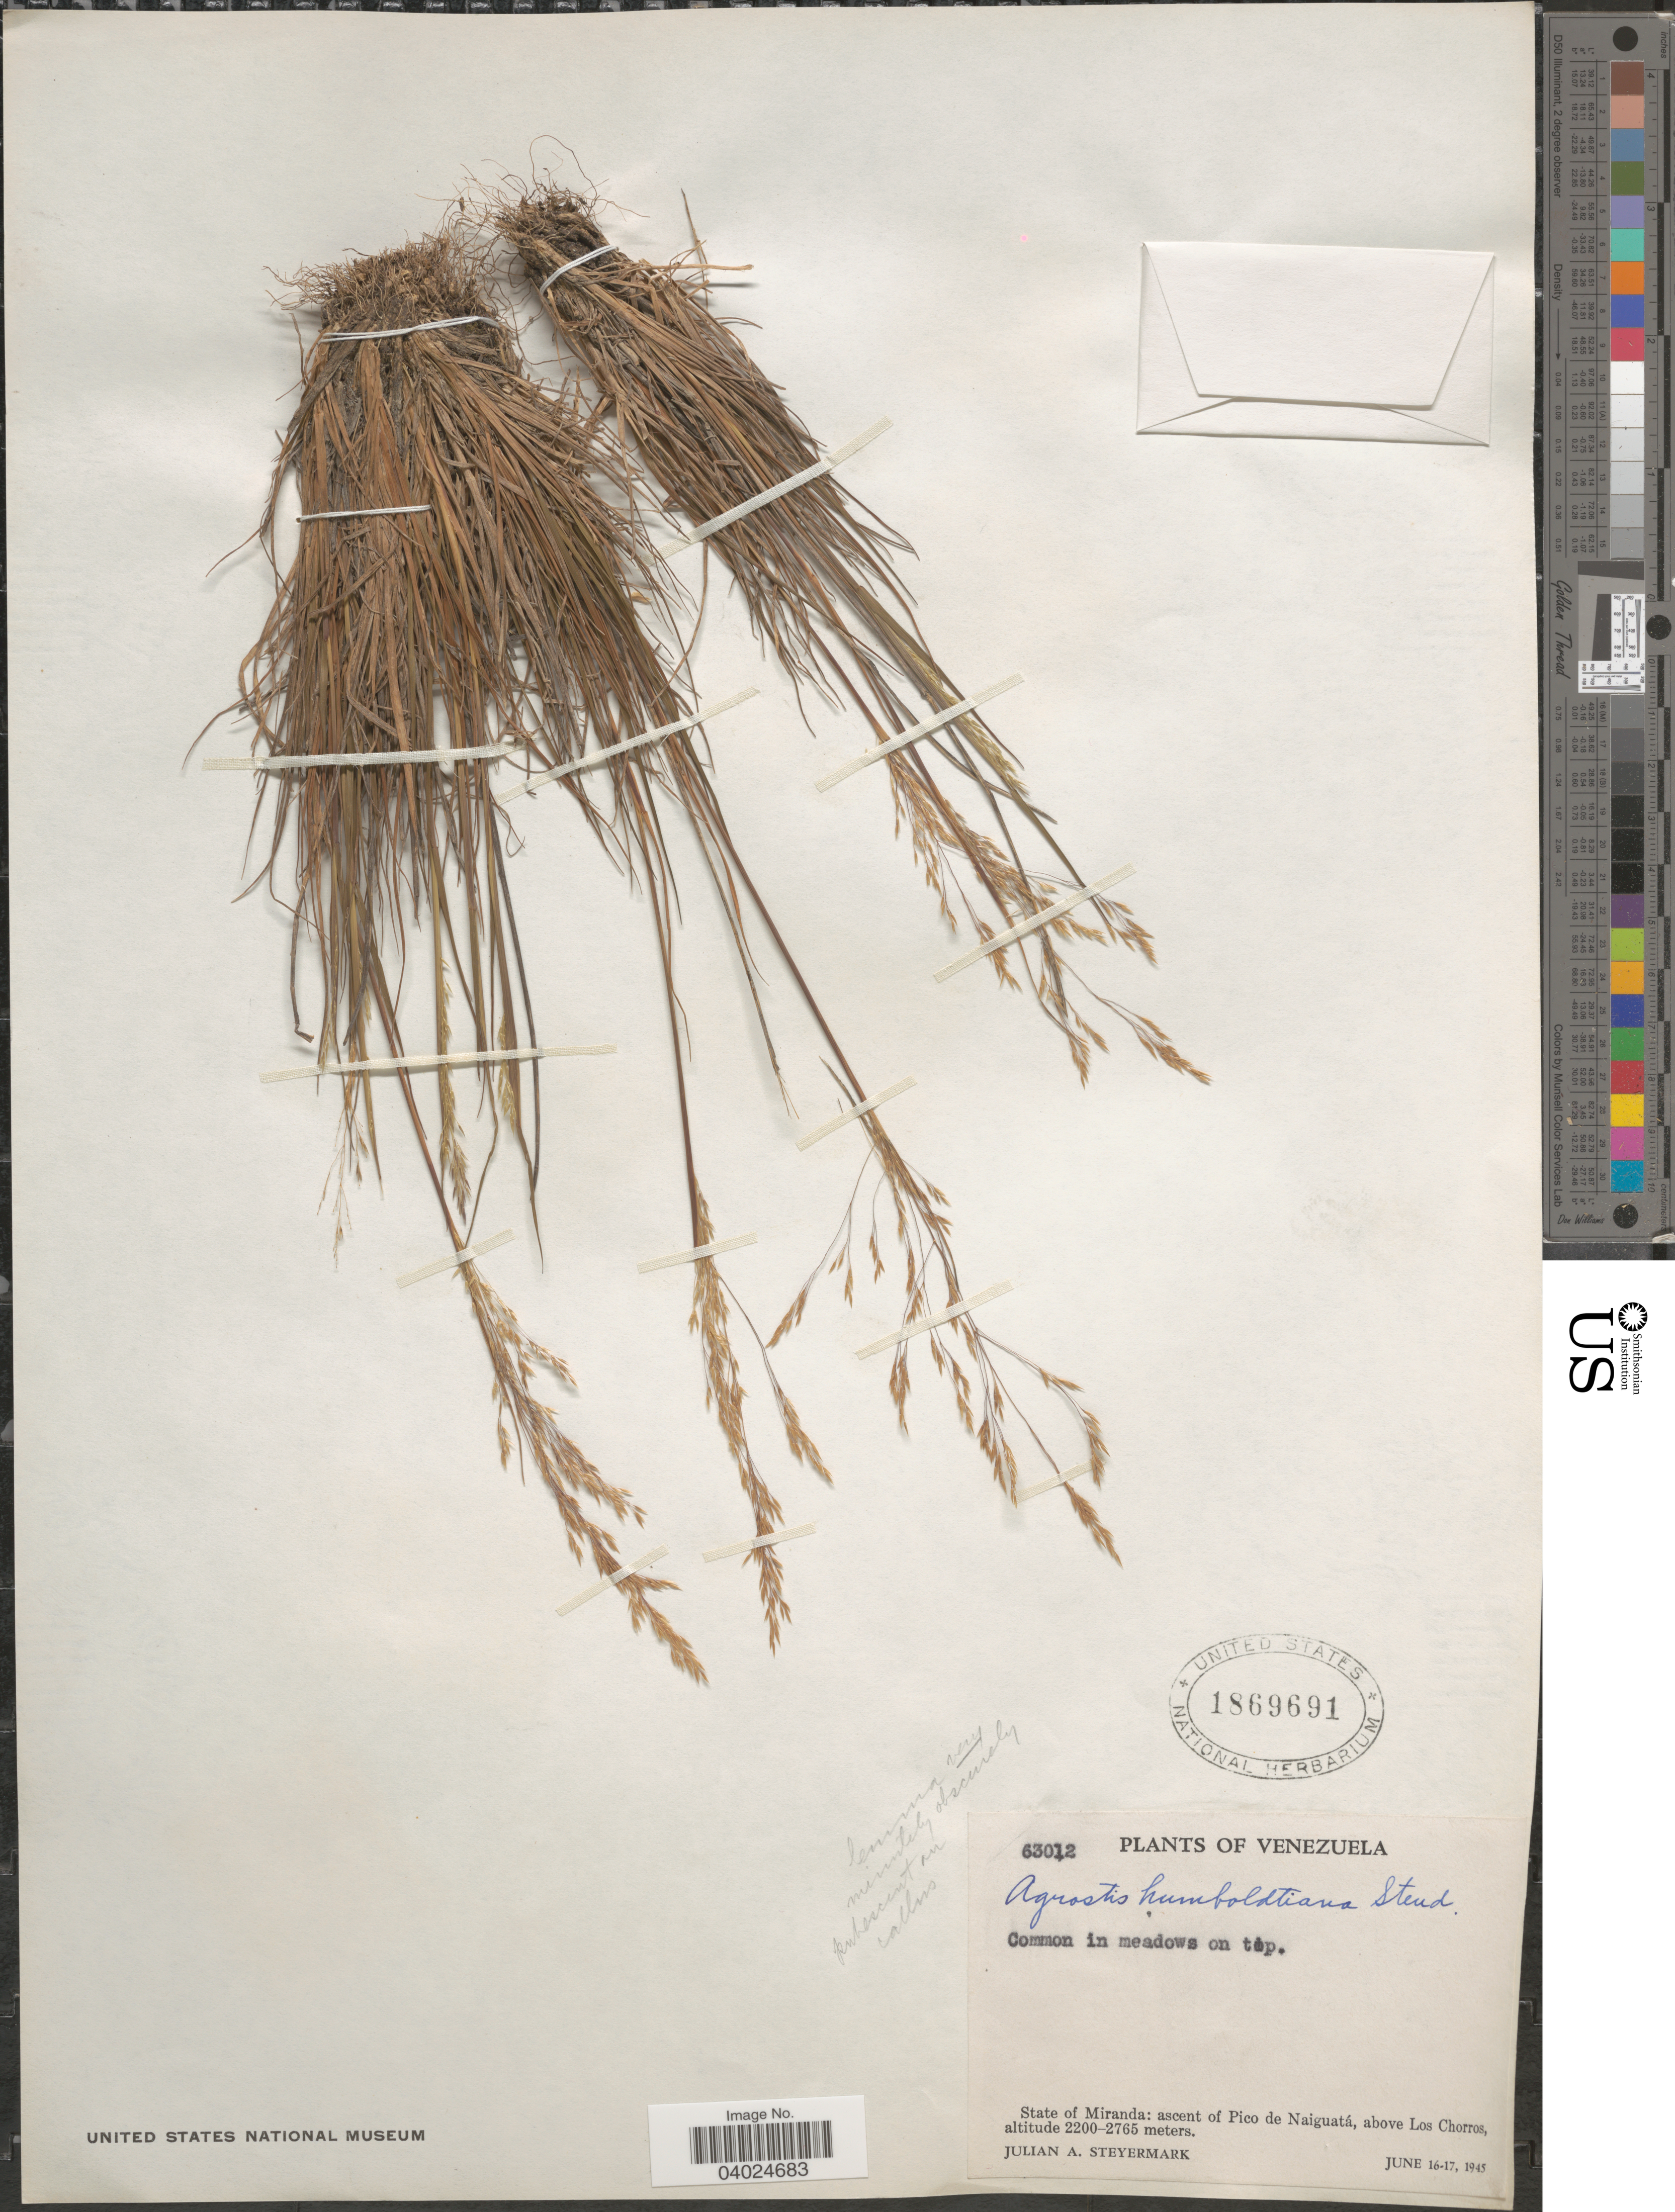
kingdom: Plantae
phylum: Tracheophyta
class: Liliopsida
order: Poales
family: Poaceae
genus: Agrostis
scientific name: Agrostis perennans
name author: (Walter) Tuck.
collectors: J. Steyermark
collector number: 63012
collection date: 1945-06-16/1945-06-17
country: Venezuela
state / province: Miranda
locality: Common in meadows on top. Ascent of Pico de Naiguatá, above Los Chorros.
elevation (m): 2200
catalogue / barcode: US 1869691